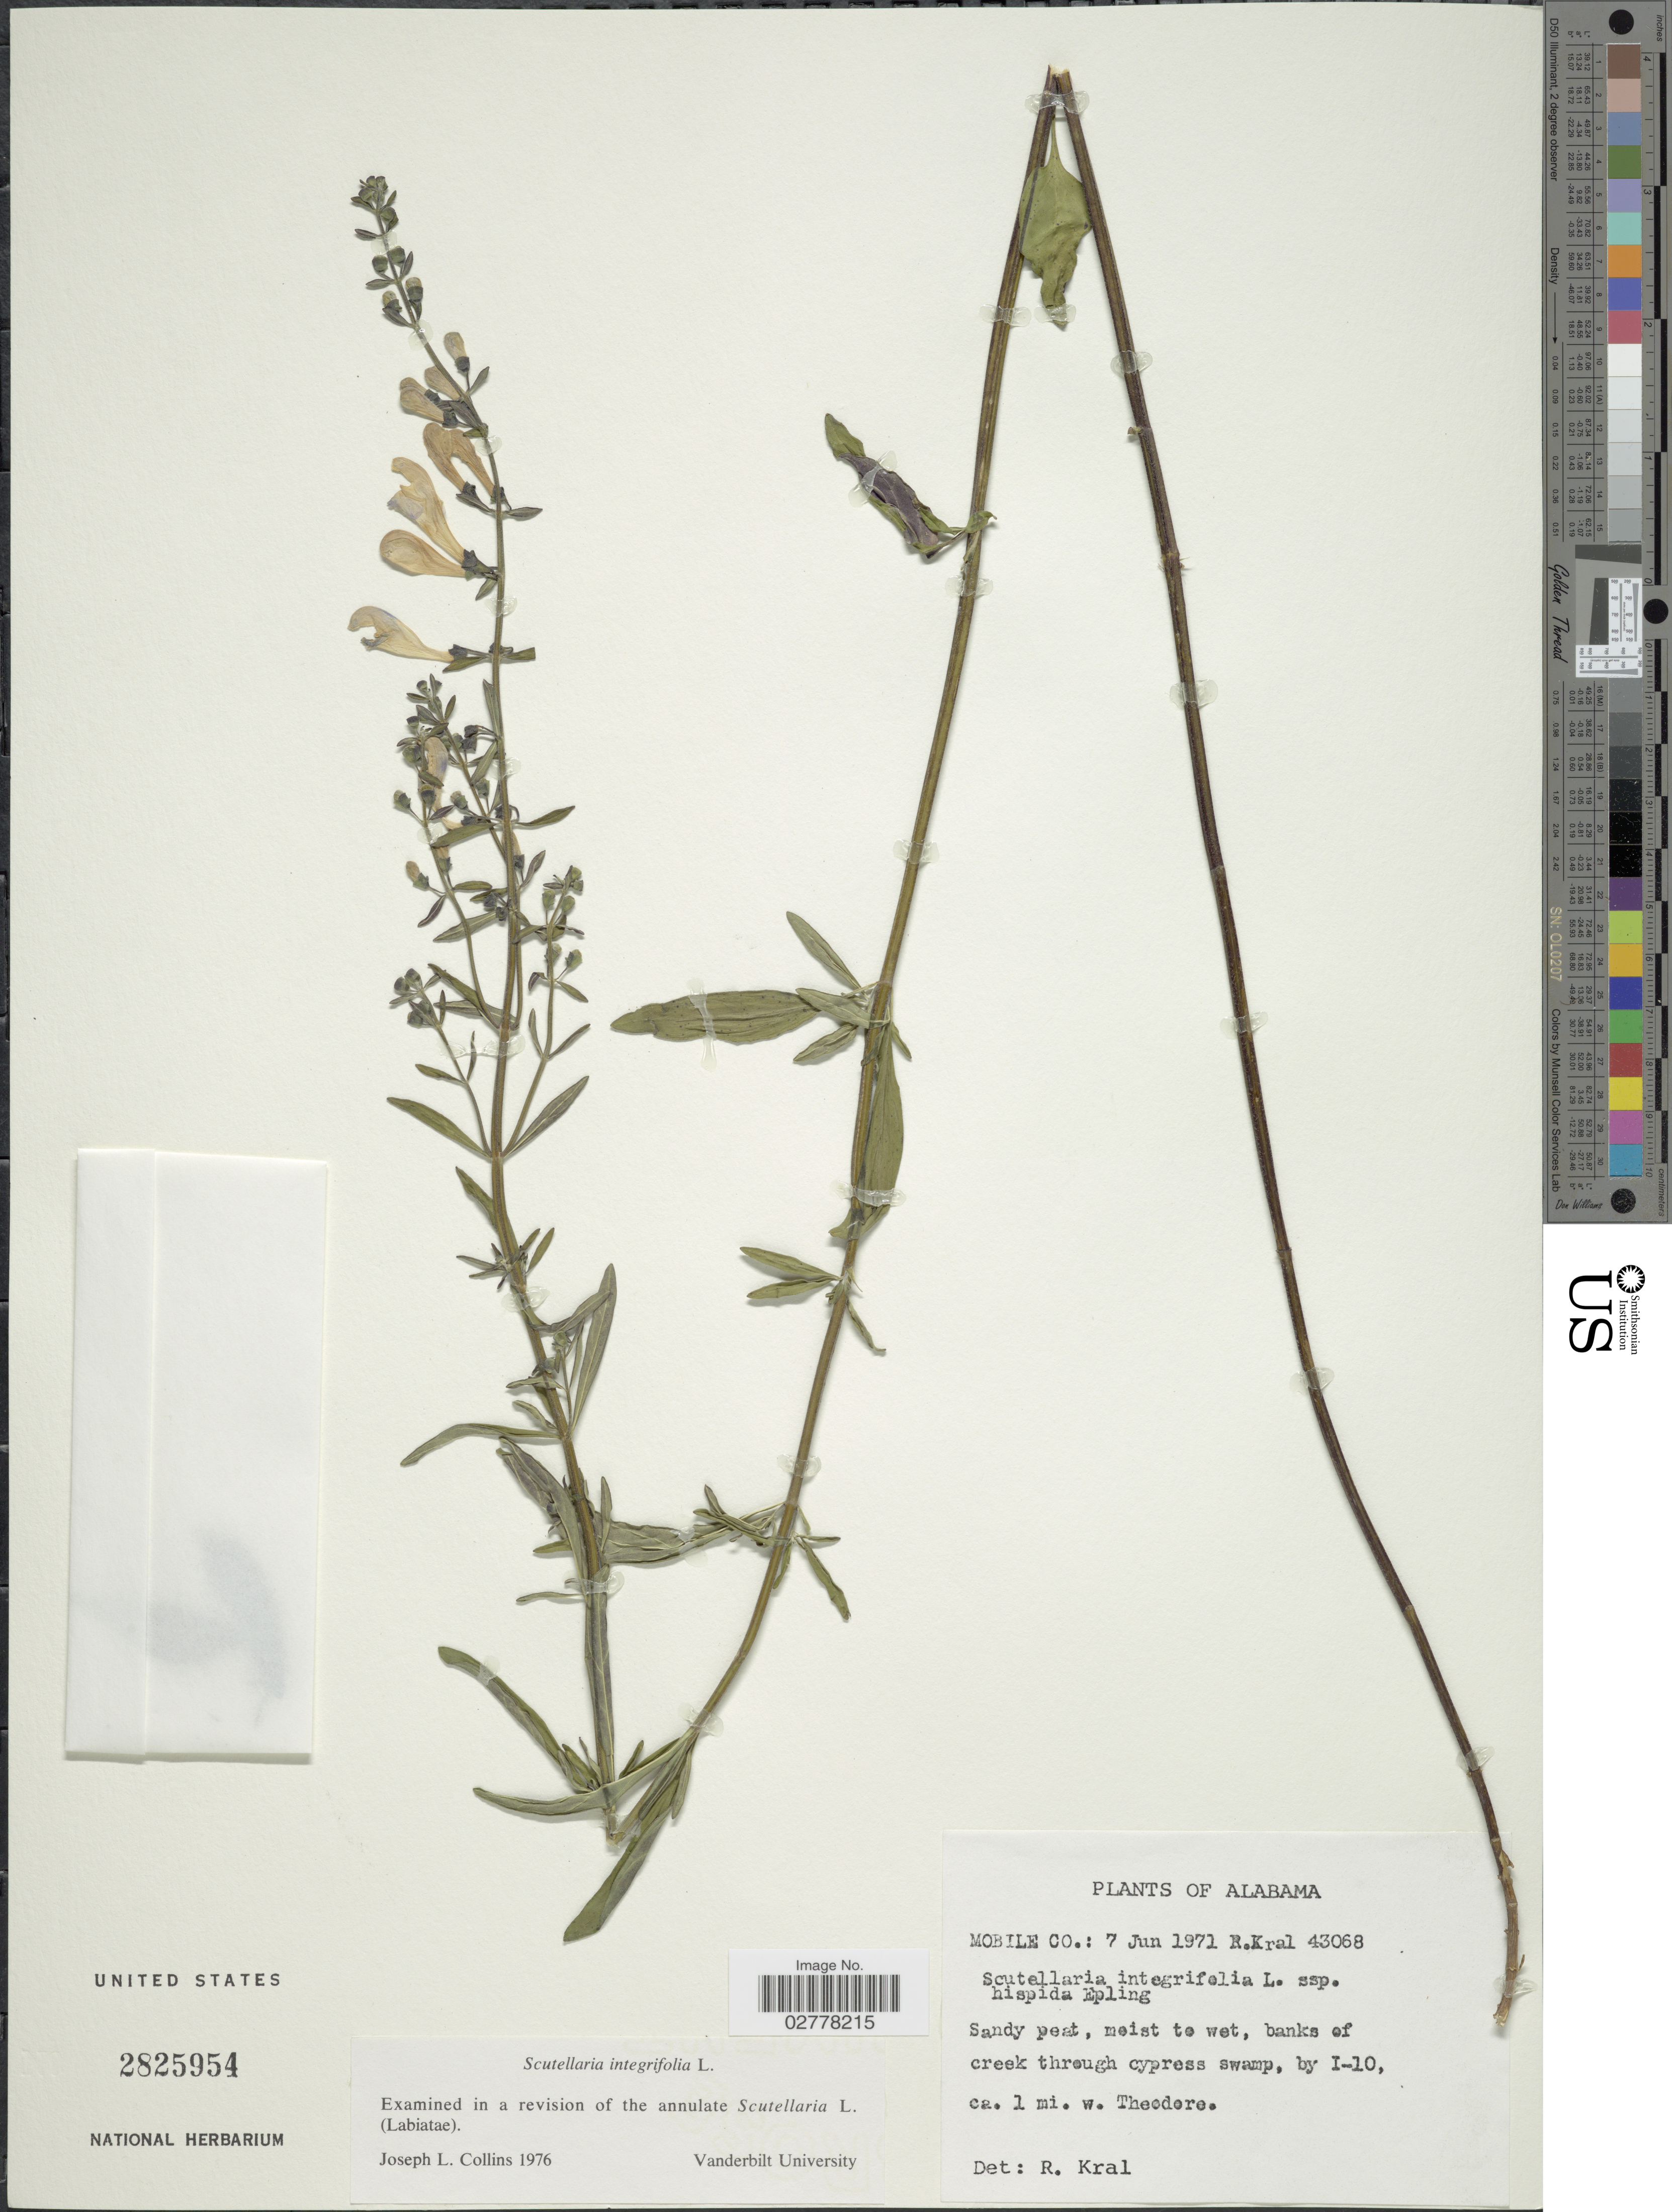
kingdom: Plantae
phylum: Tracheophyta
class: Magnoliopsida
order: Lamiales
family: Lamiaceae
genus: Scutellaria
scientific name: Scutellaria integrifolia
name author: L.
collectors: R. Kral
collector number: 43068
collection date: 1971-06-07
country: United States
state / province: Alabama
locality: Mobile Co. Sandy peat, moist to wet, banks of creek through cypress swamp, by I-10, ca. 1 mi. w. Theodore.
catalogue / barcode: US 2825954